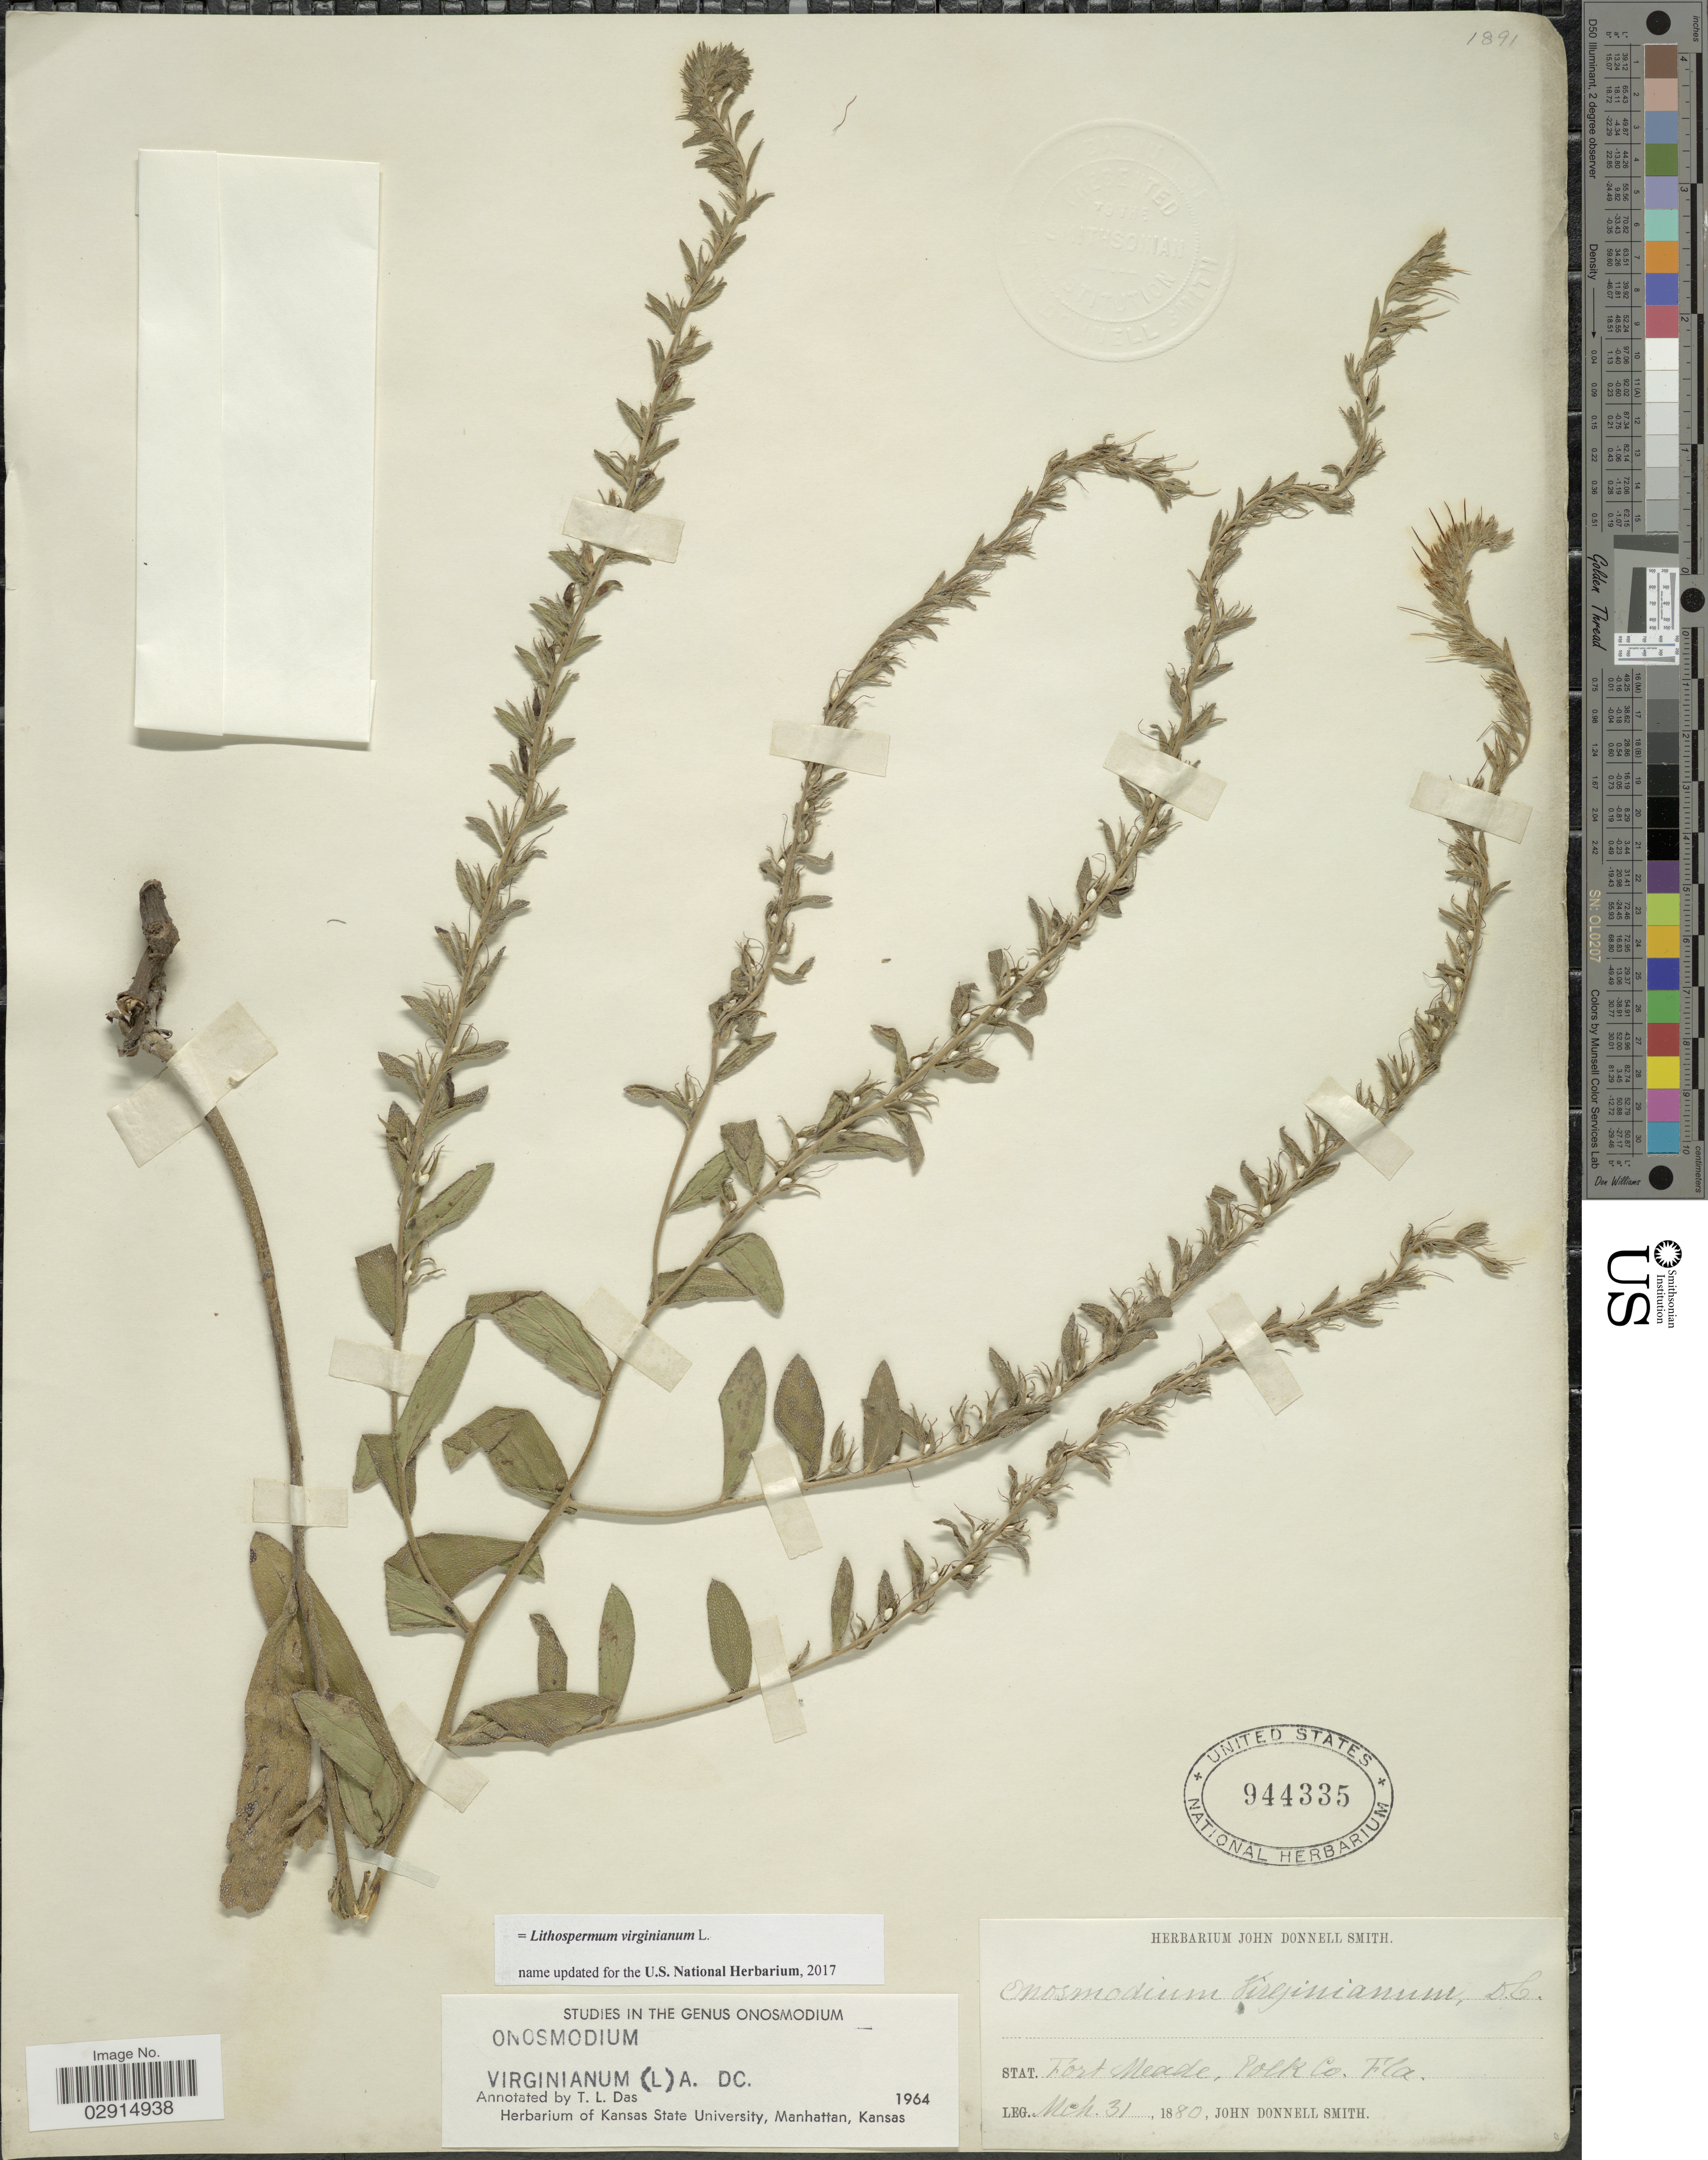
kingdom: Plantae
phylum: Tracheophyta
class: Magnoliopsida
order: Boraginales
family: Boraginaceae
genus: Lithospermum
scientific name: Lithospermum virginianum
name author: L.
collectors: J. Donnell Smith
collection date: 1880-03-31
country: United States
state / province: Florida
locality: Fort Meade. Polk Co.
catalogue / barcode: US 944335